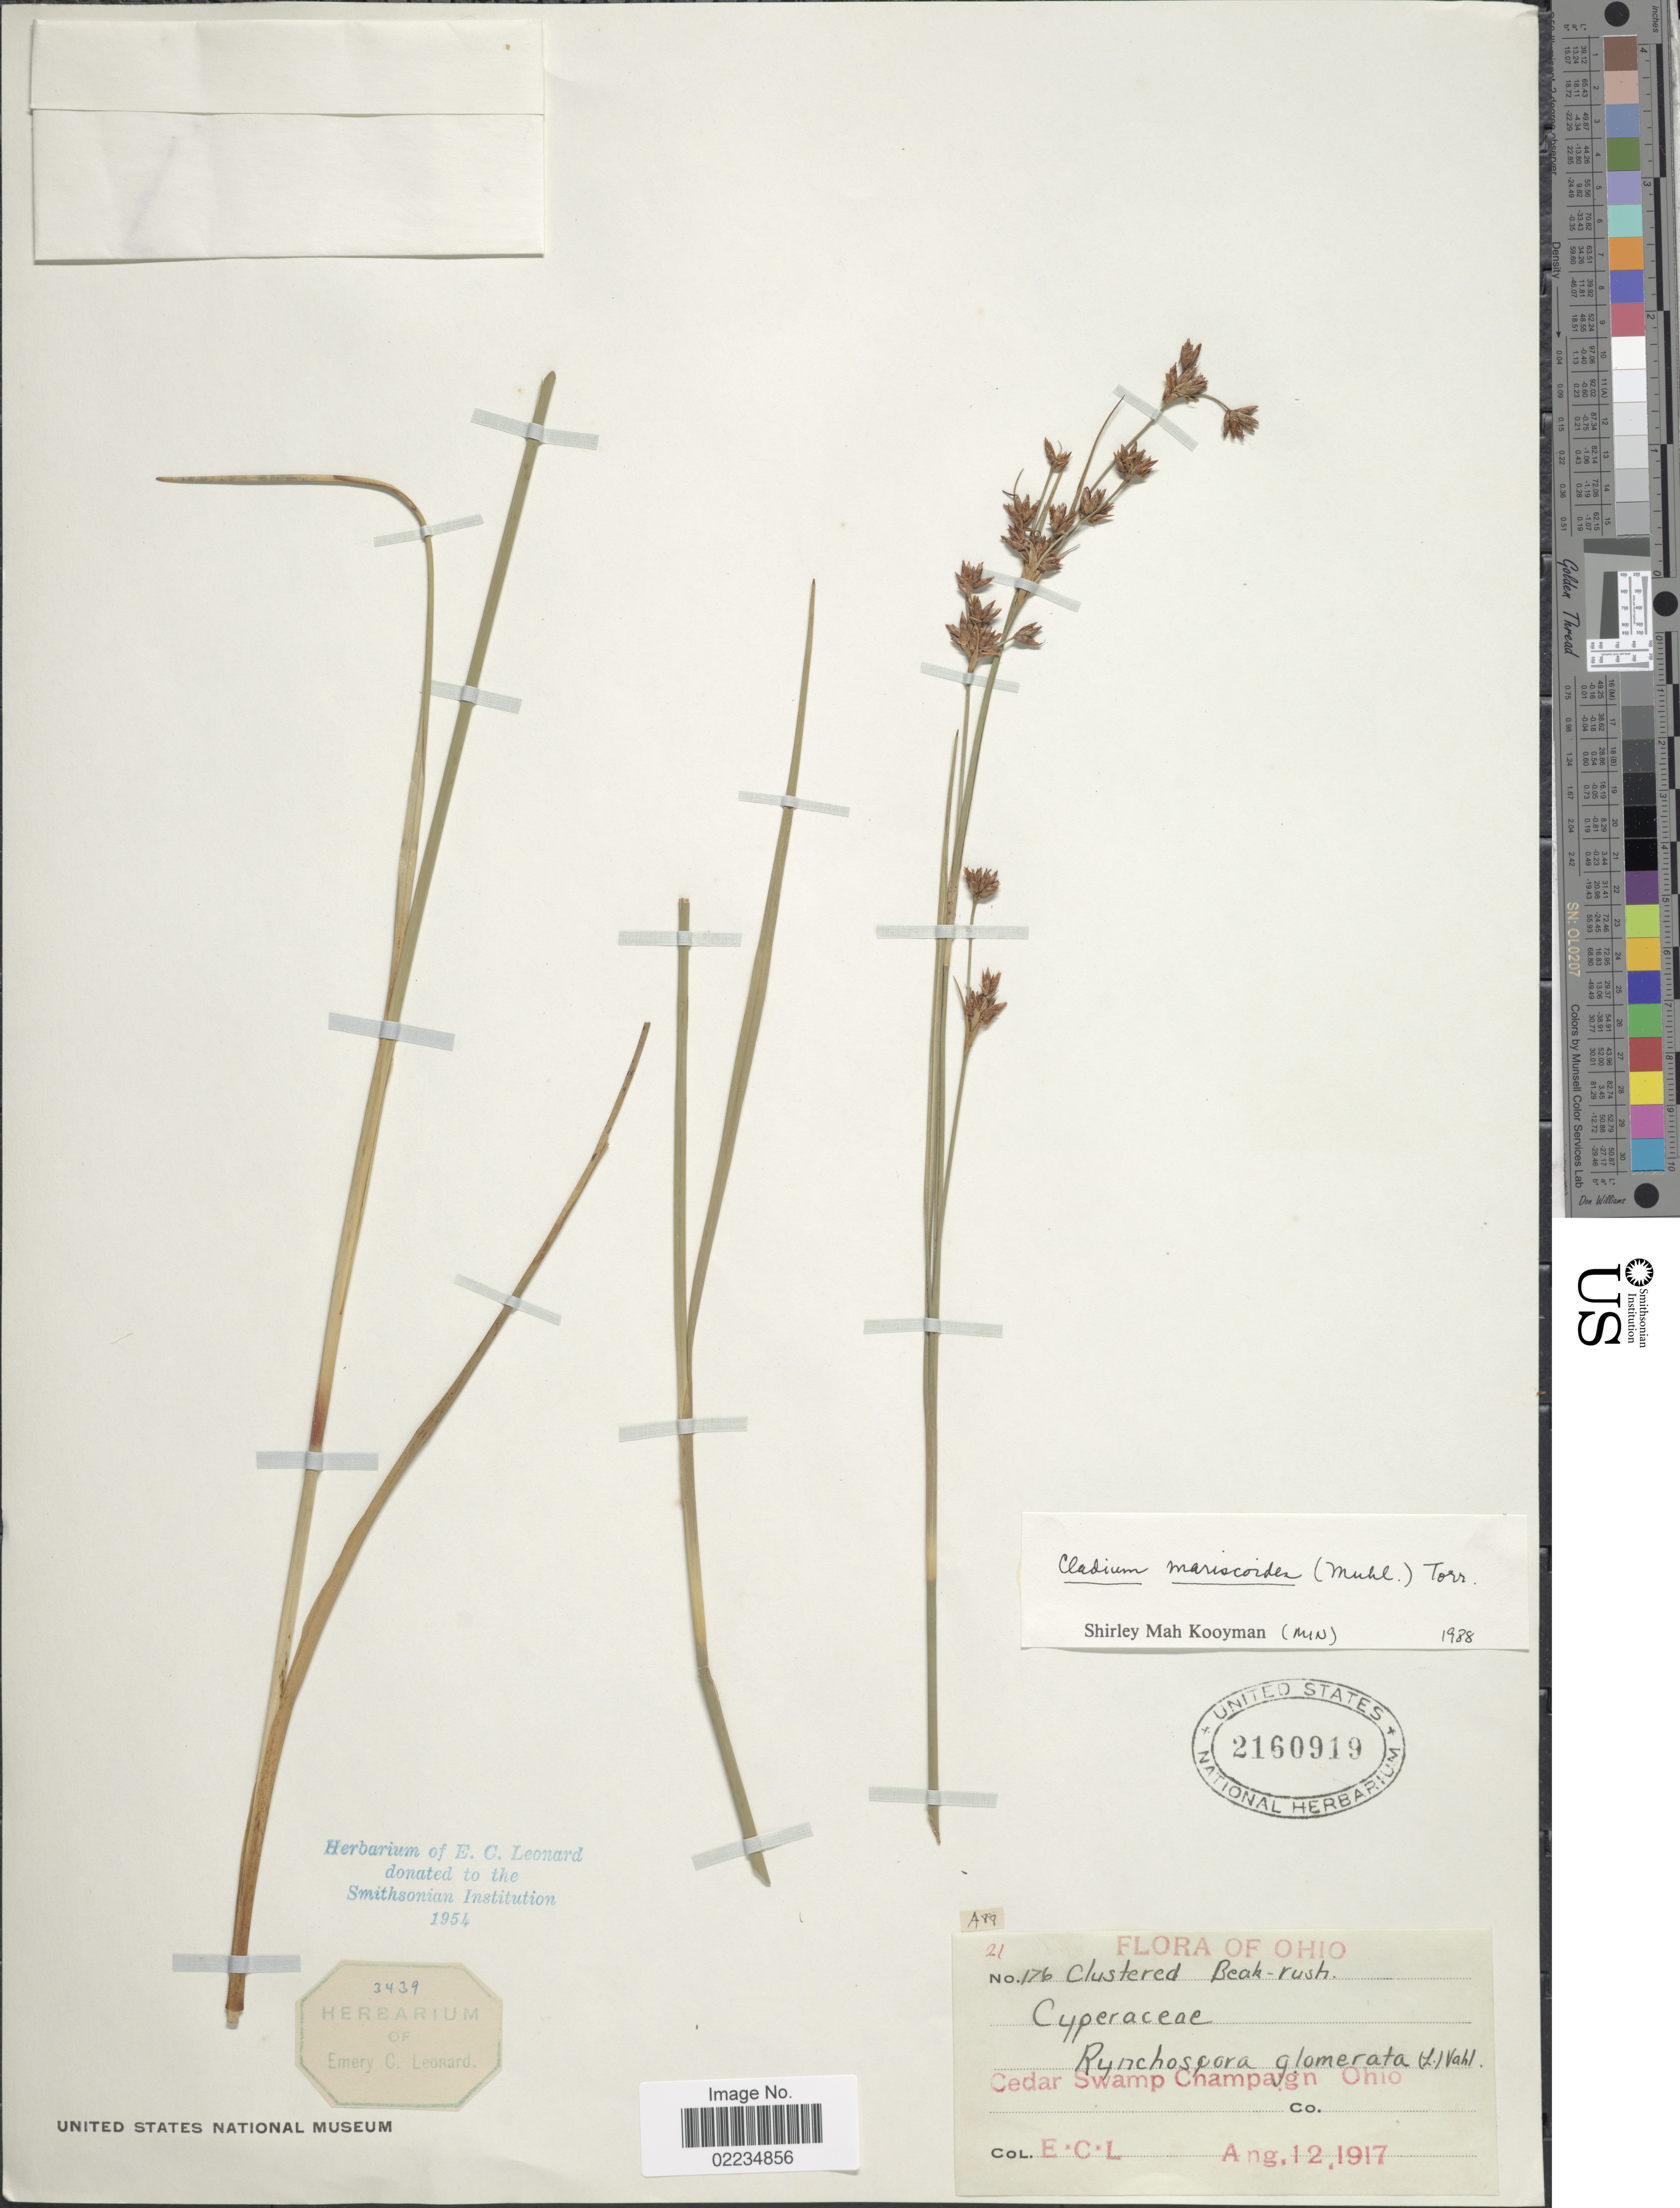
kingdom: Plantae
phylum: Tracheophyta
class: Liliopsida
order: Poales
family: Cyperaceae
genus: Cladium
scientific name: Cladium mariscoides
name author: (Muhl.) Torr.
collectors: E. C. Leonard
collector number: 176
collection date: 1917-08-12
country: United States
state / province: Ohio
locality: Cedar Swamp Champaign, Ohio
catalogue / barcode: US 2160919